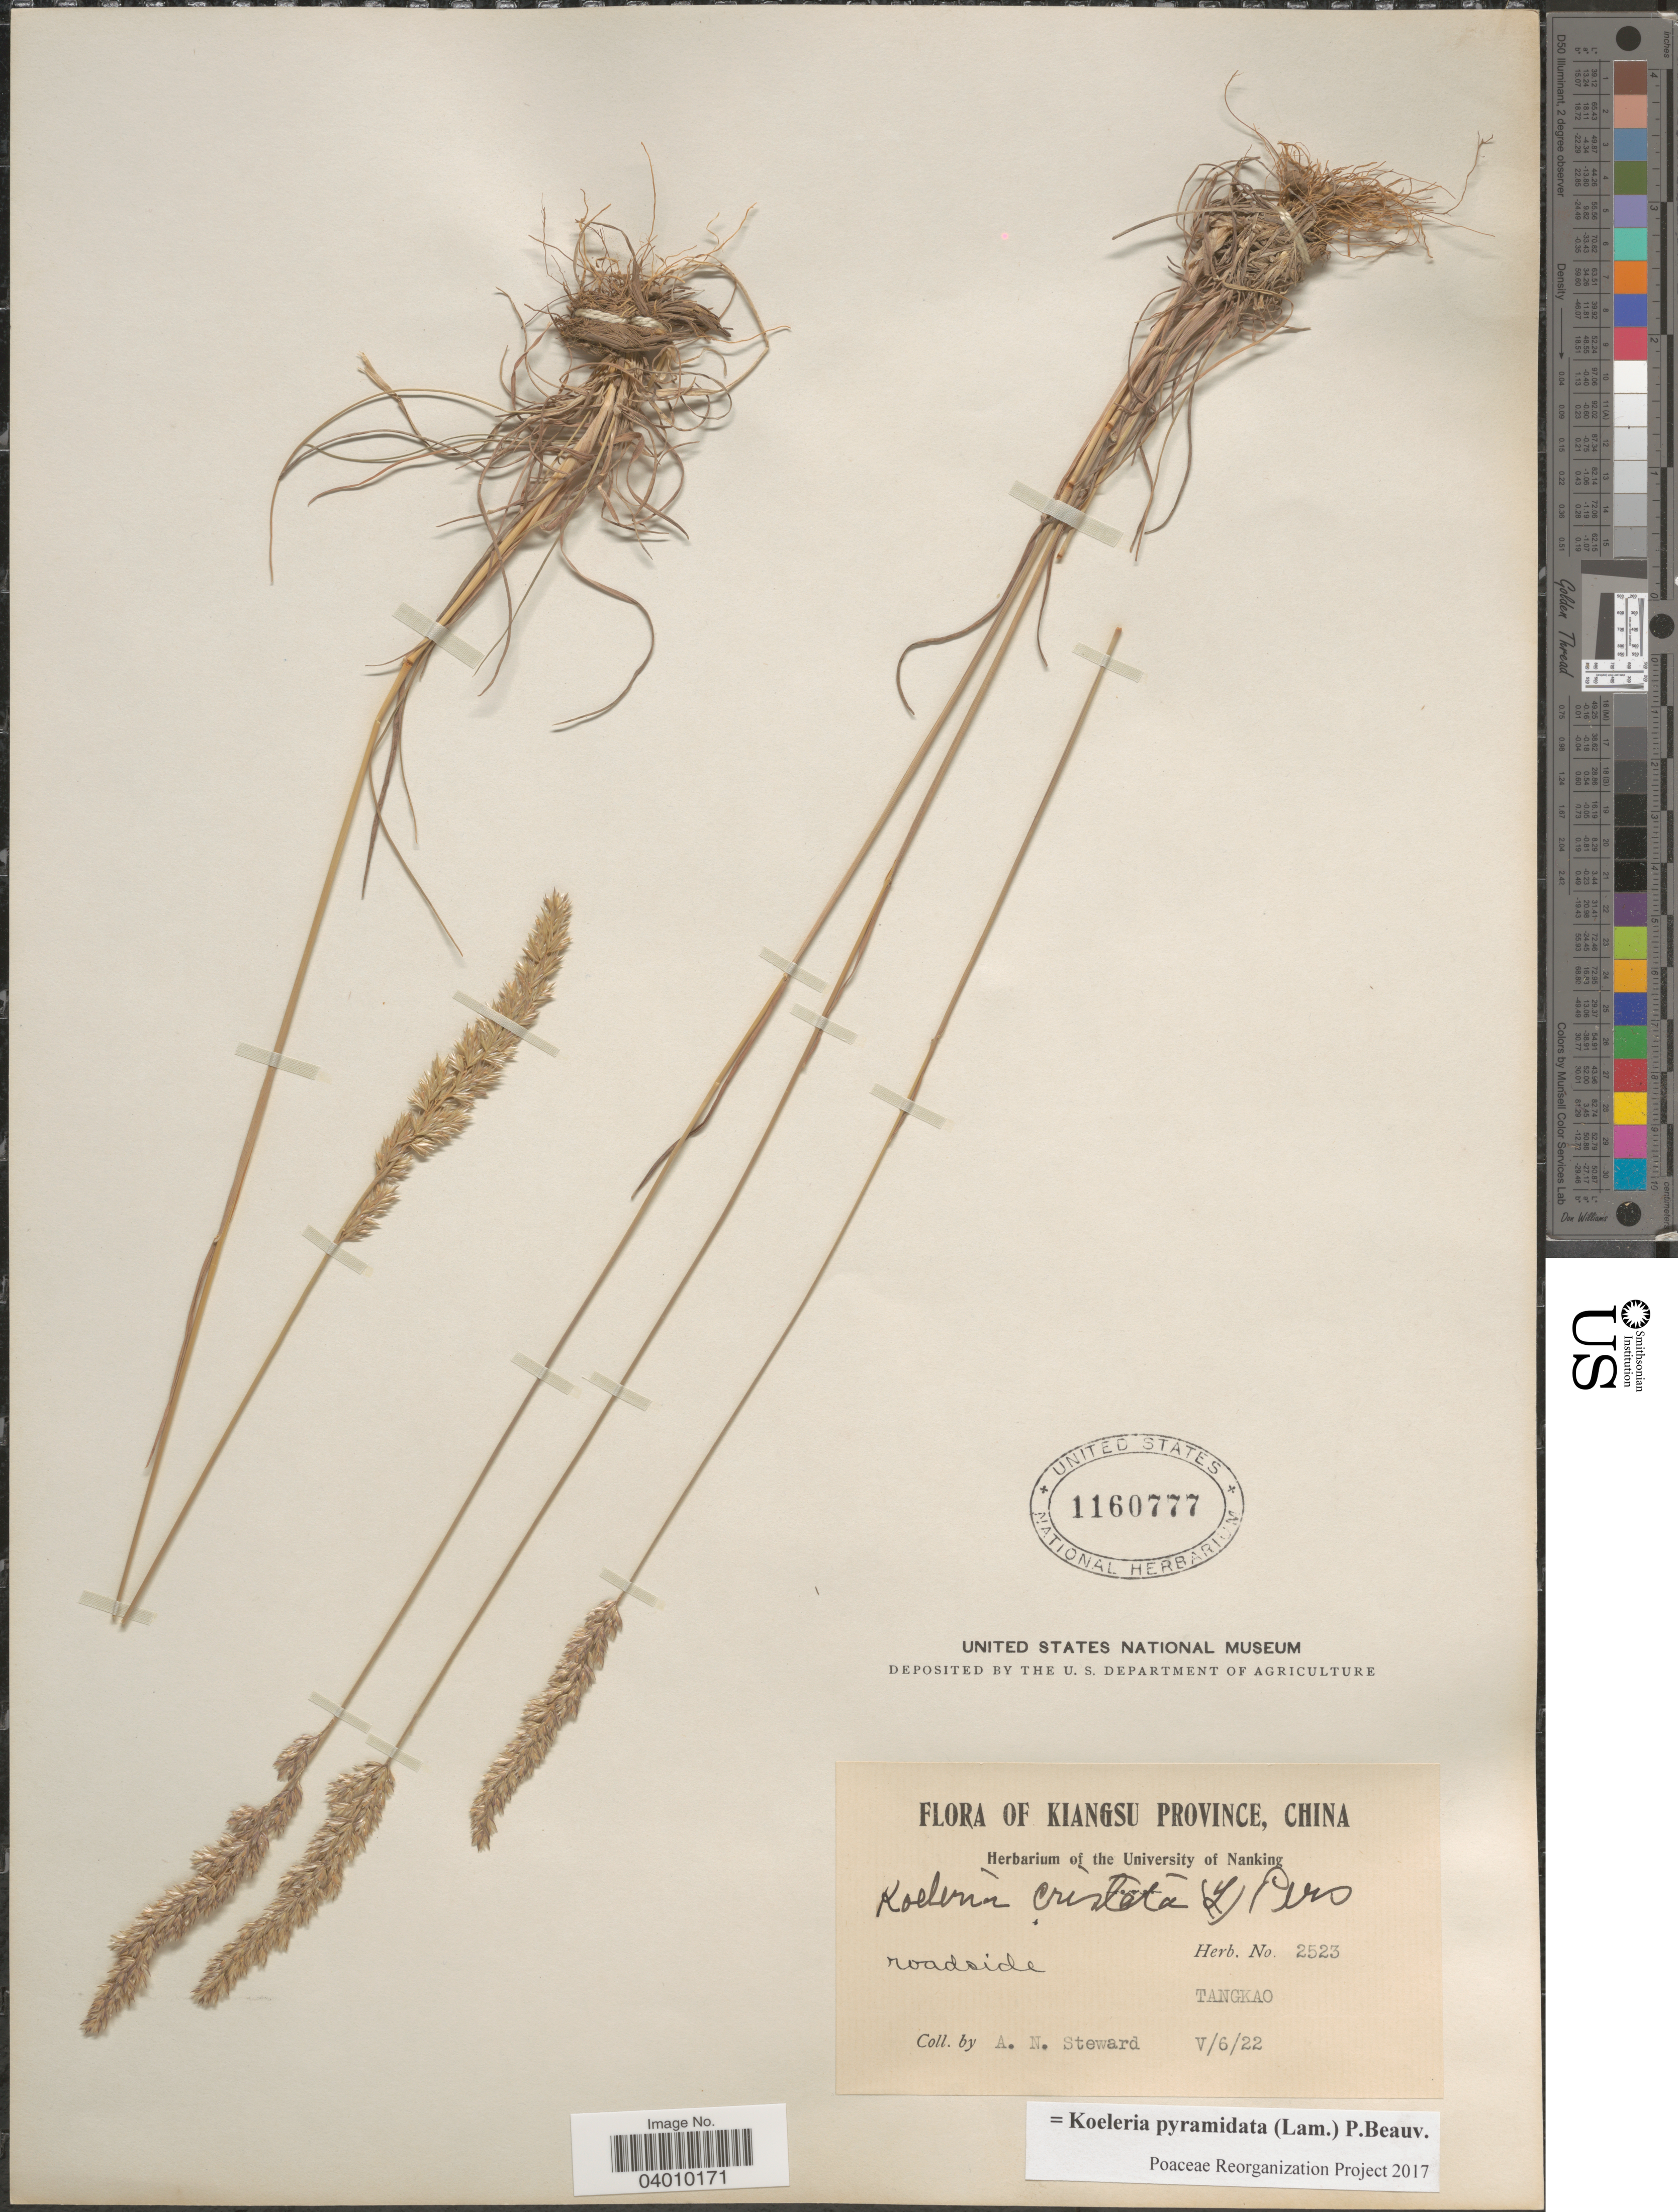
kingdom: Plantae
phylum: Tracheophyta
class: Liliopsida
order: Poales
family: Poaceae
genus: Koeleria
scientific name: Koeleria pyramidata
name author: (Lam.) P. Beauv.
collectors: A. N. Steward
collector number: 2523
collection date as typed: Transcribed d/m/y: 6/5/22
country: China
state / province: Jiangsu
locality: Kiangsu Province. Roadside, Tangkao.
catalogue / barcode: US 1160777